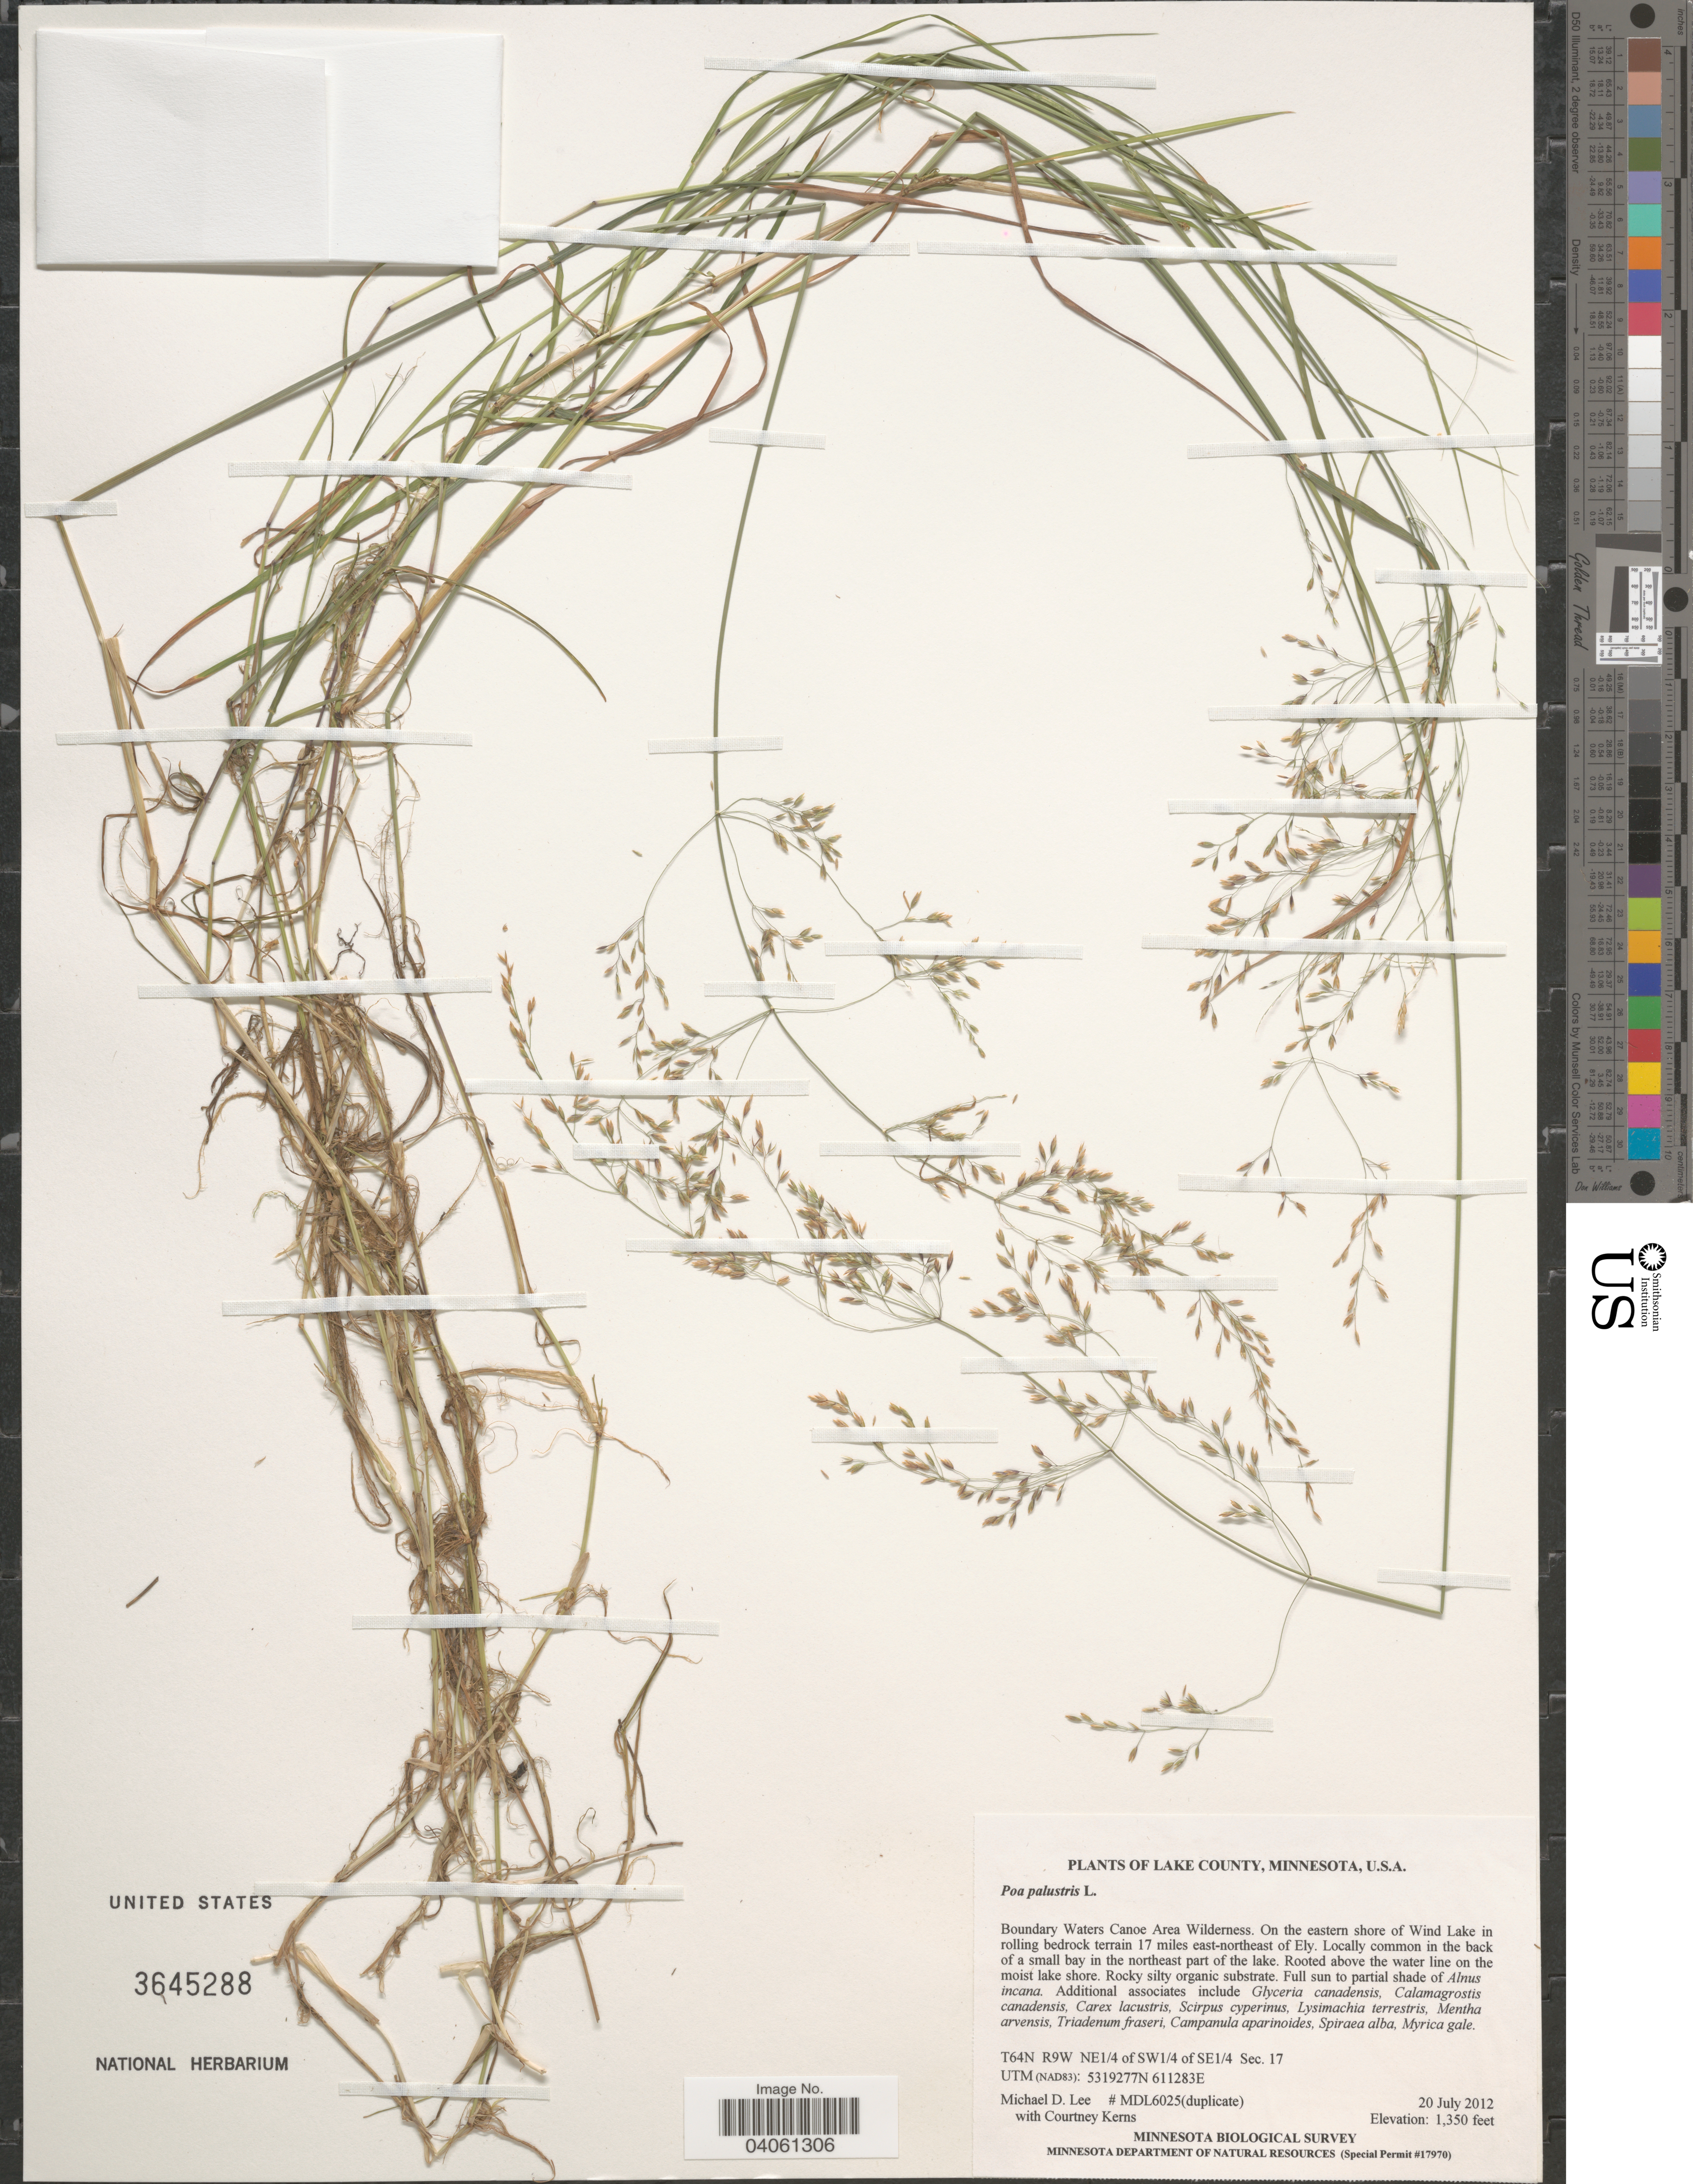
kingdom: Plantae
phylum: Tracheophyta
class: Liliopsida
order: Poales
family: Poaceae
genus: Poa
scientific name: Poa palustris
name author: L.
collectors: M. Lee & C. Kerns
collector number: MDL6025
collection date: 2012-07-20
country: United States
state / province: Minnesota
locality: Lake County. Boundary Waters Canoe Area Wilderness. On the eastern shore of Wind Lake in rolling bedrock terrain 17 miles east-northeast of Ely. In the back of a small bay in the northeast part of the lake. Rooted above the water line on the moist lake shore. T64N R9W NE¼ of SW¼ of SE¼ Sec. 17. UTM (NAD83).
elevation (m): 411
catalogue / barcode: US 3645288